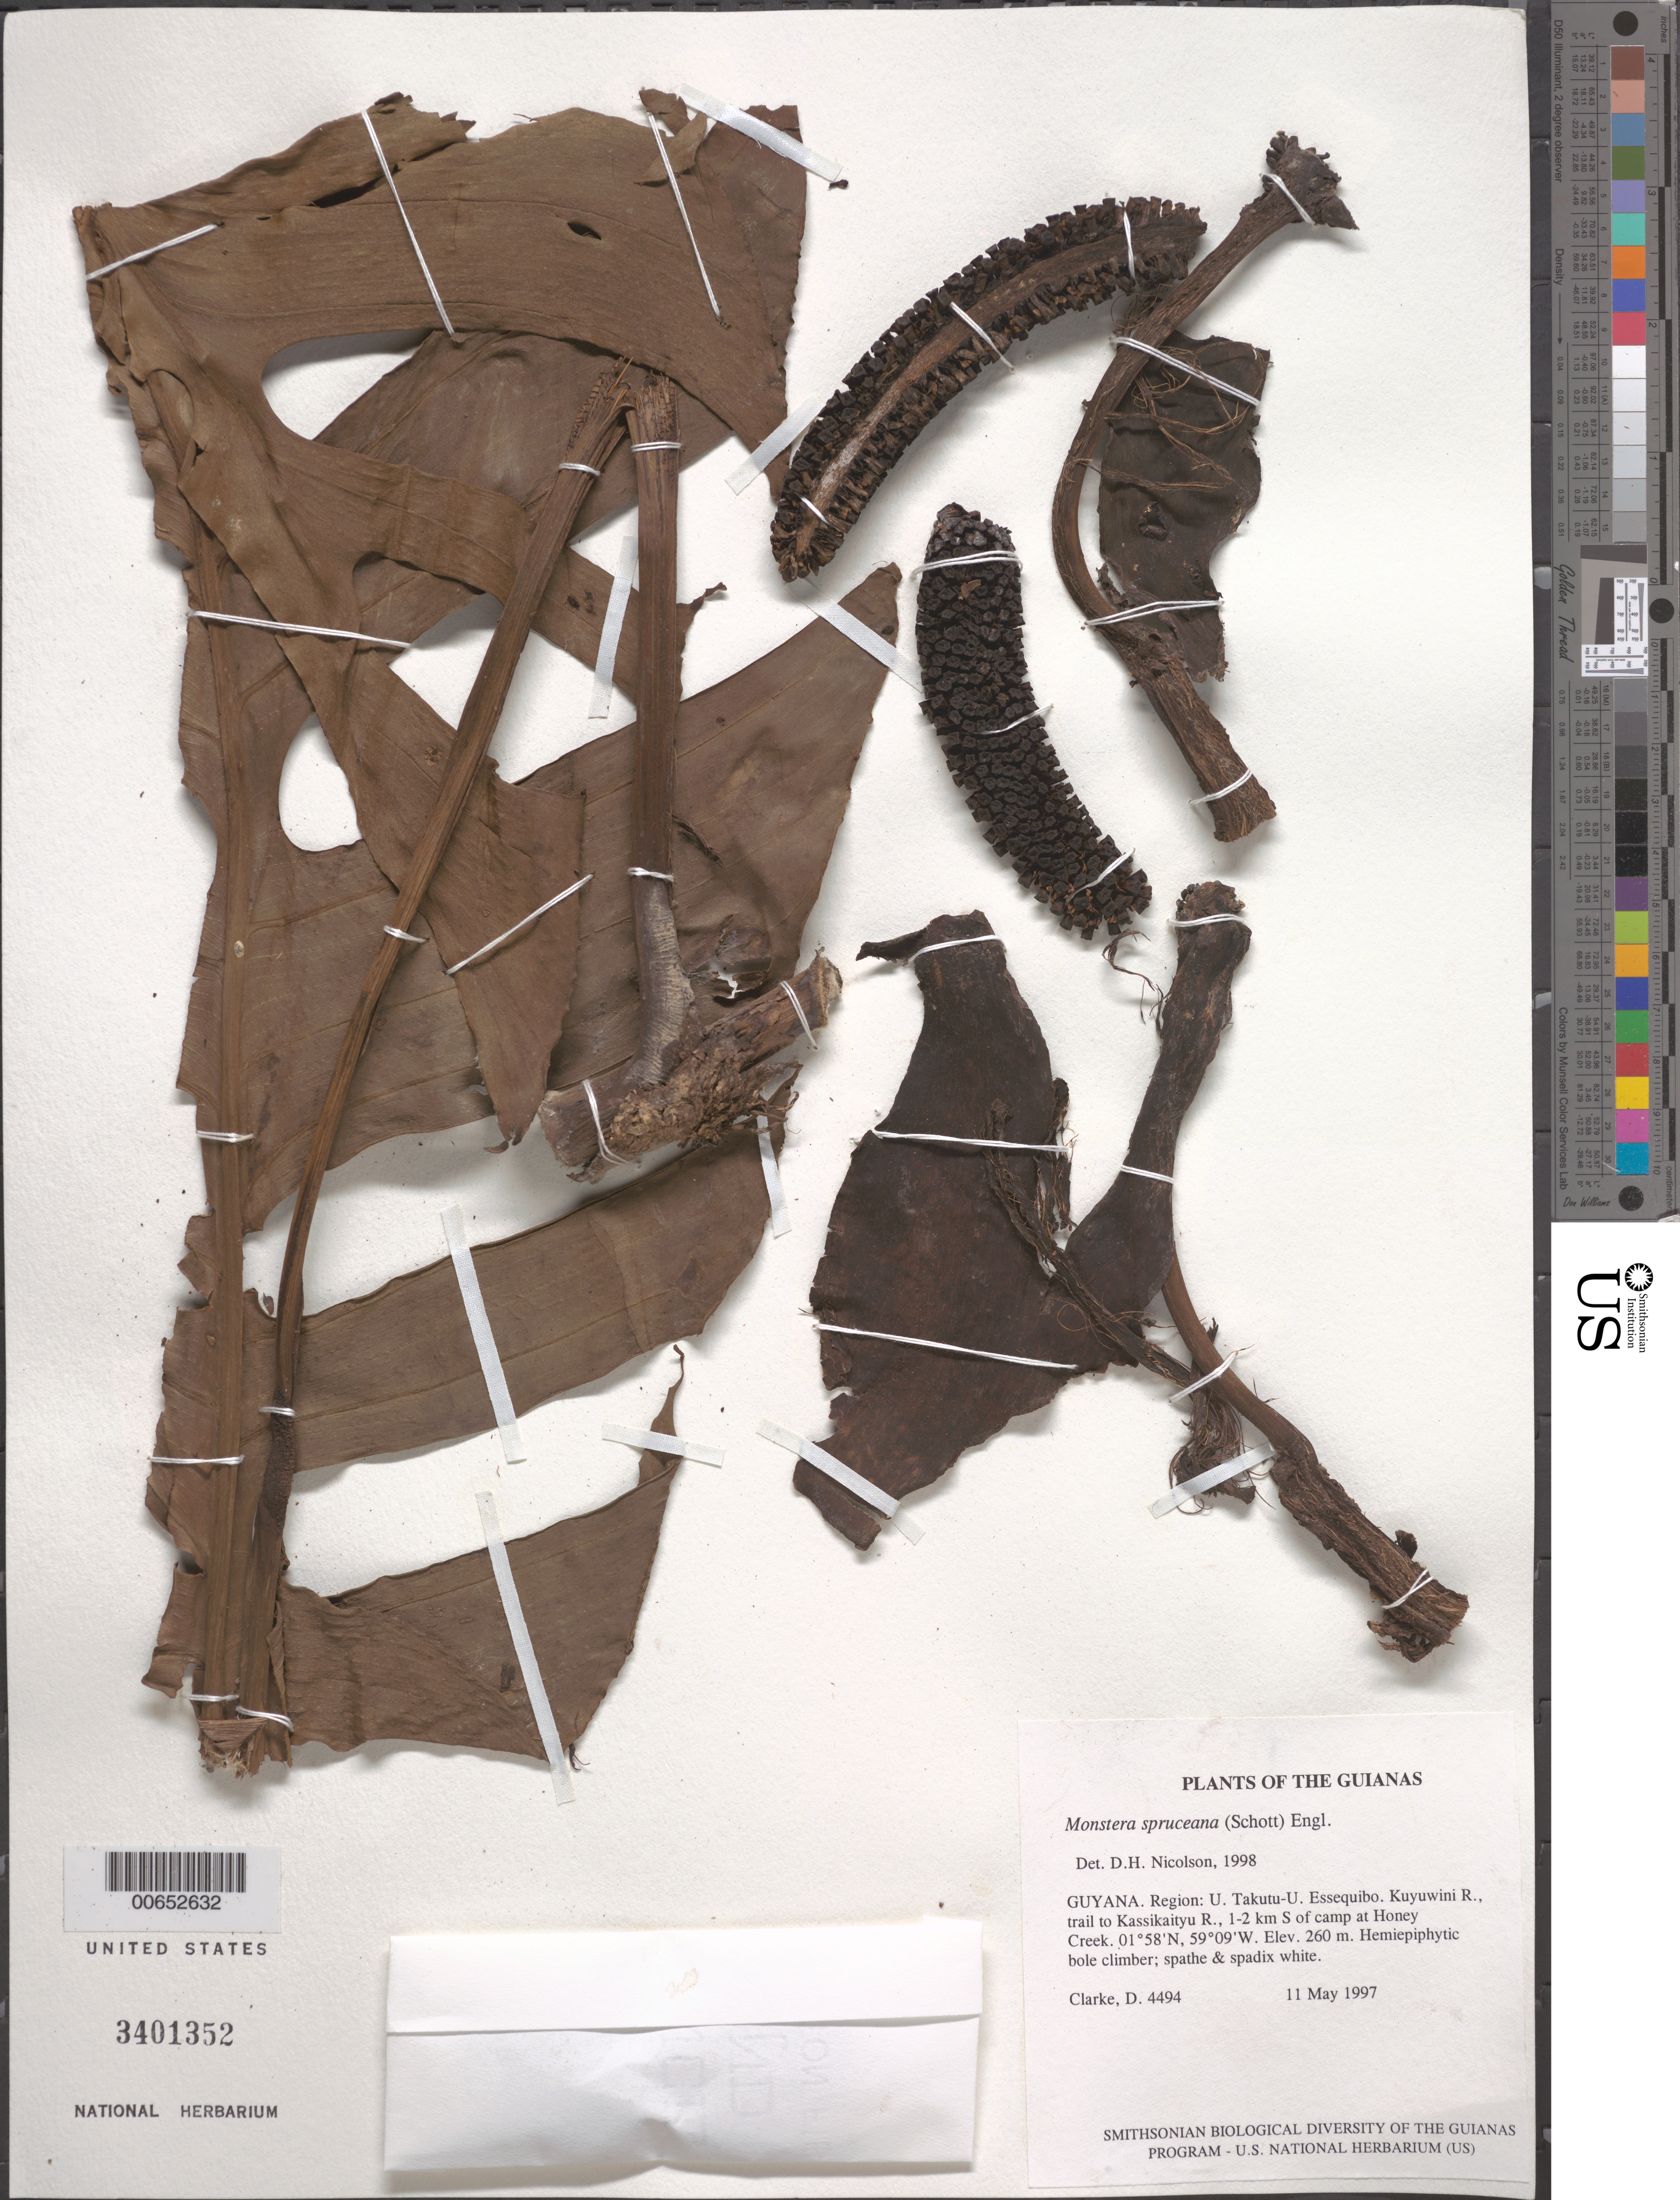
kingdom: Plantae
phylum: Tracheophyta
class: Liliopsida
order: Alismatales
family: Araceae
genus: Monstera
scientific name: Monstera spruceana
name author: (Schott) Engl.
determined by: Nicolson, Dan H.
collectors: H. D. Clarke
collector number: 4494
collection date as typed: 11 May 1997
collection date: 1997-05-11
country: Guyana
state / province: U. Takutu-U. Essequibo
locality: Kuyuwini R., trail to Kassikaityu R., 1-2 km S of camp at Honey Creek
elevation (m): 260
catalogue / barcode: US 3401352